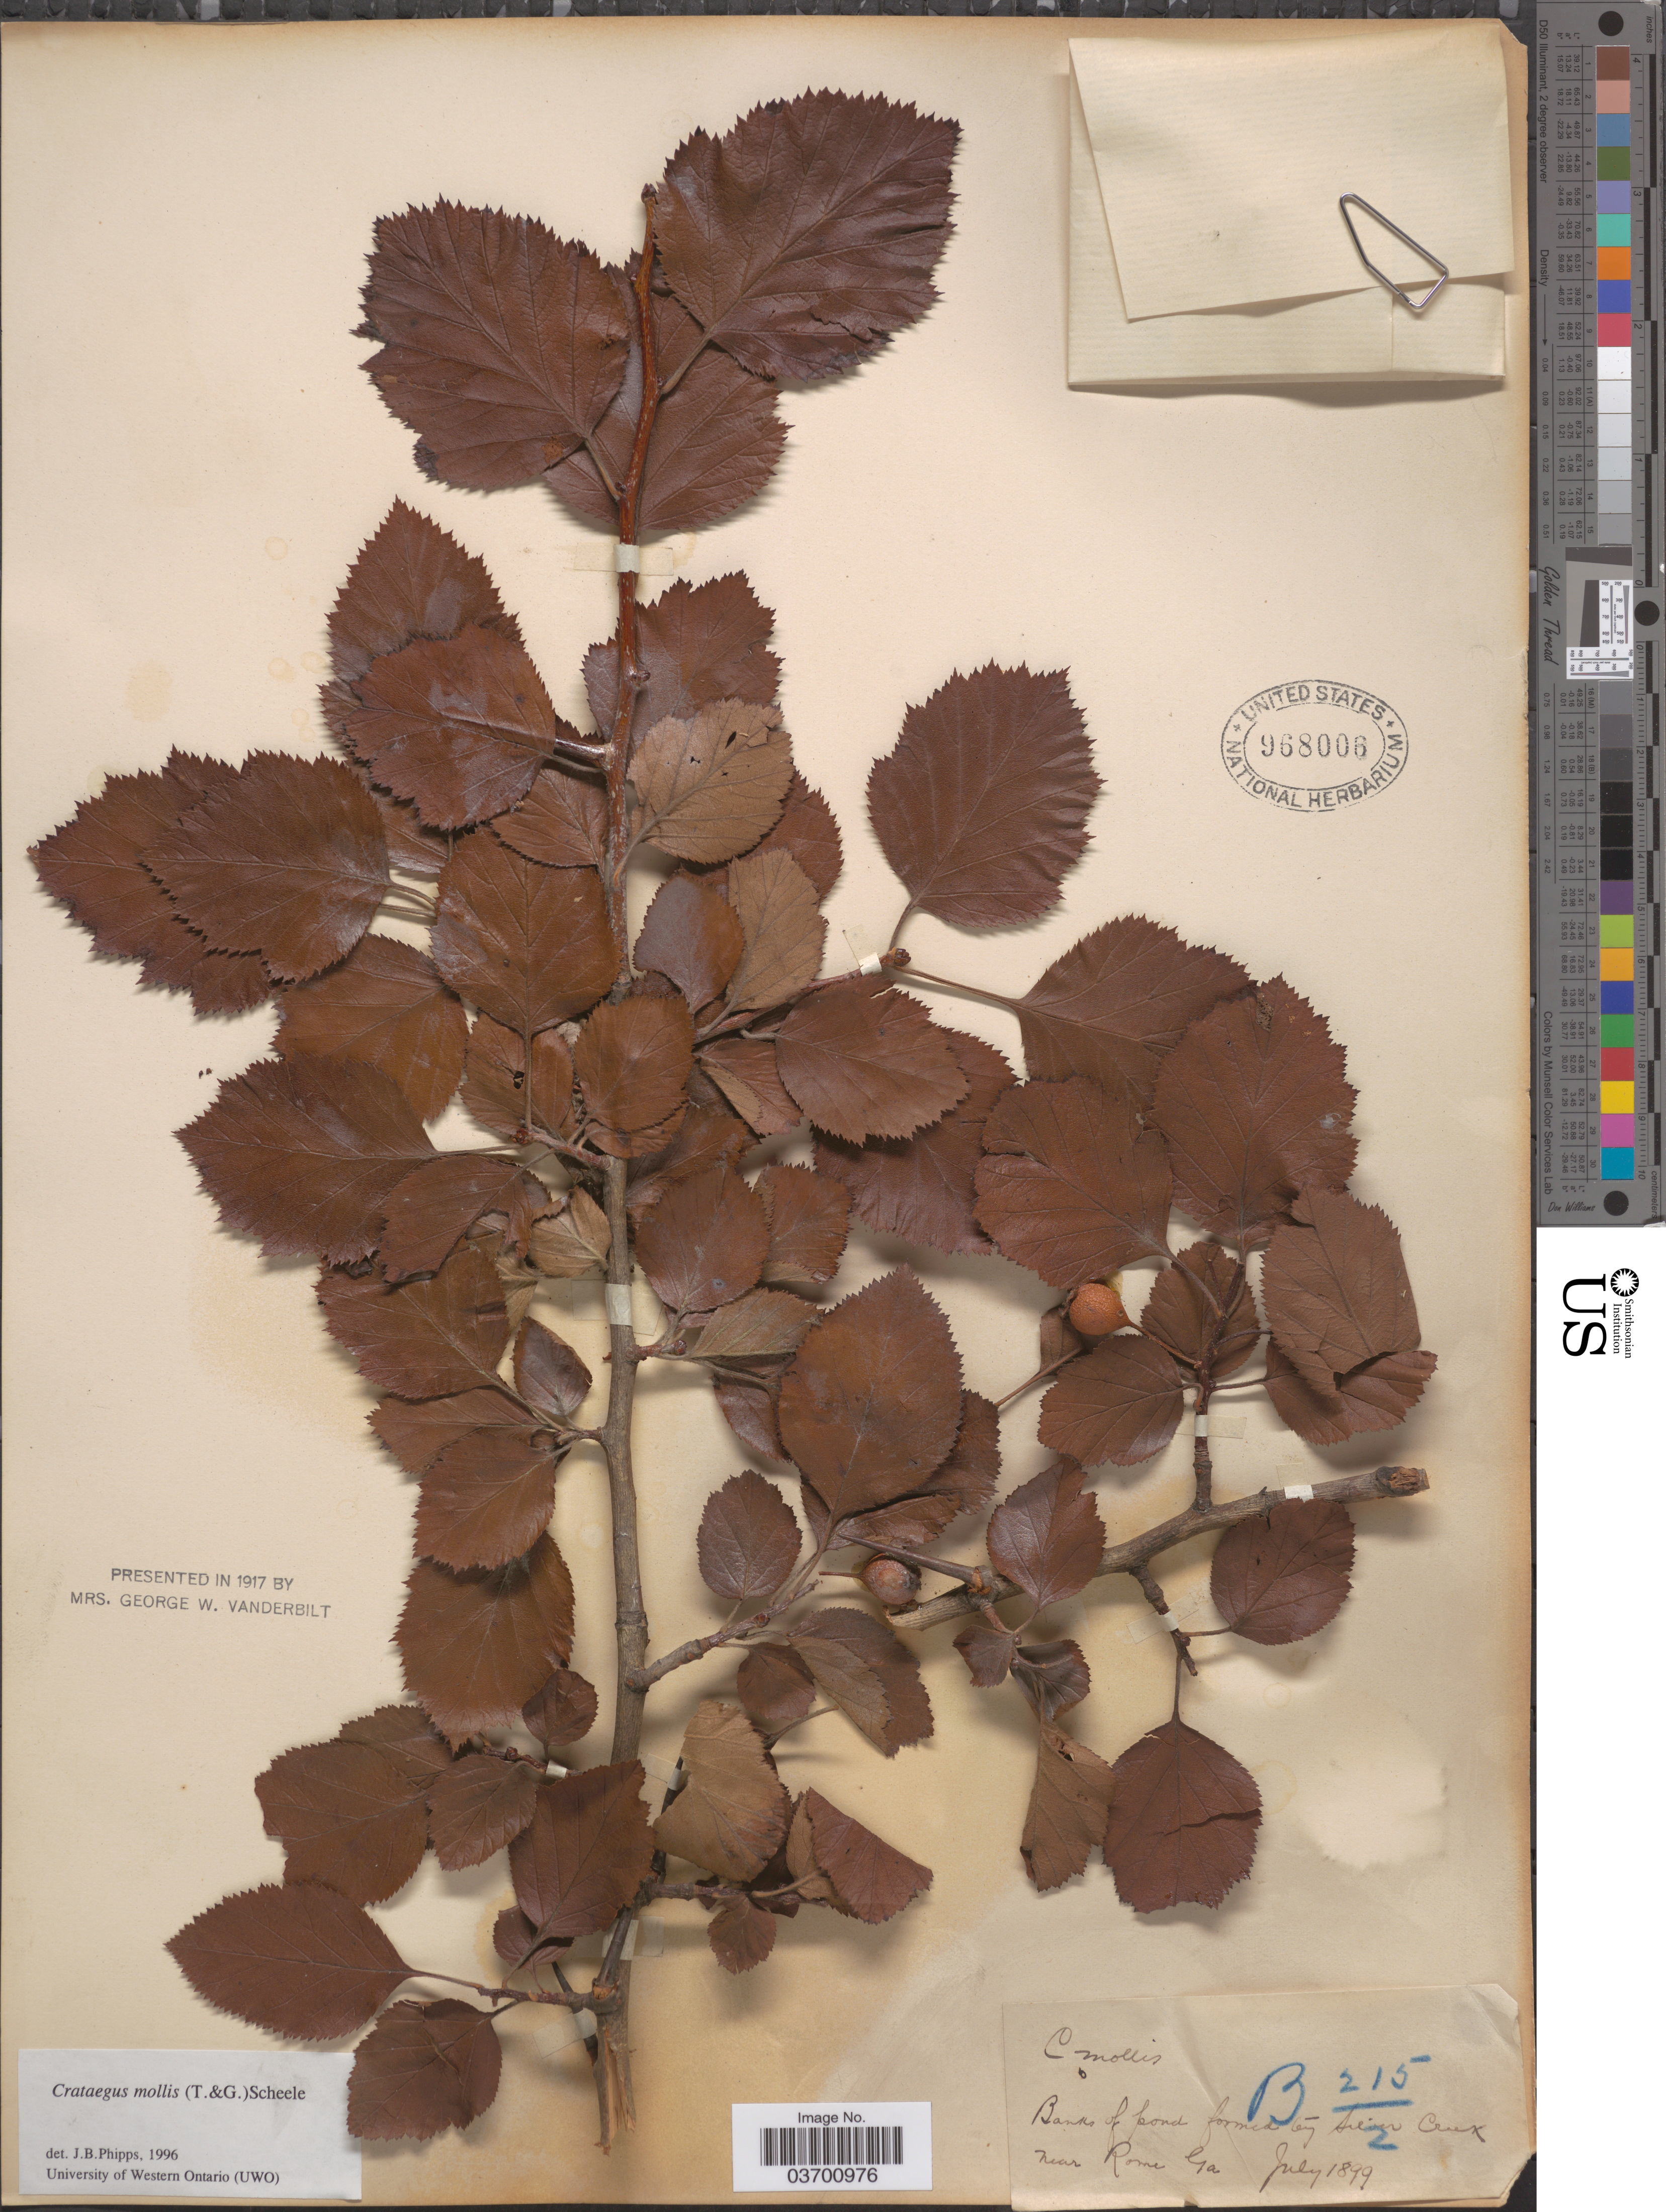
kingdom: Plantae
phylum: Tracheophyta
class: Magnoliopsida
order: Rosales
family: Rosaceae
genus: Crataegus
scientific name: Crataegus mollis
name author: (Torr. & A. Gray) Scheele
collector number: B215/2?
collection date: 1899-07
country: United States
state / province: Georgia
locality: Banks of pond formed by Silver Creek near Rome.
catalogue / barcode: US 968006